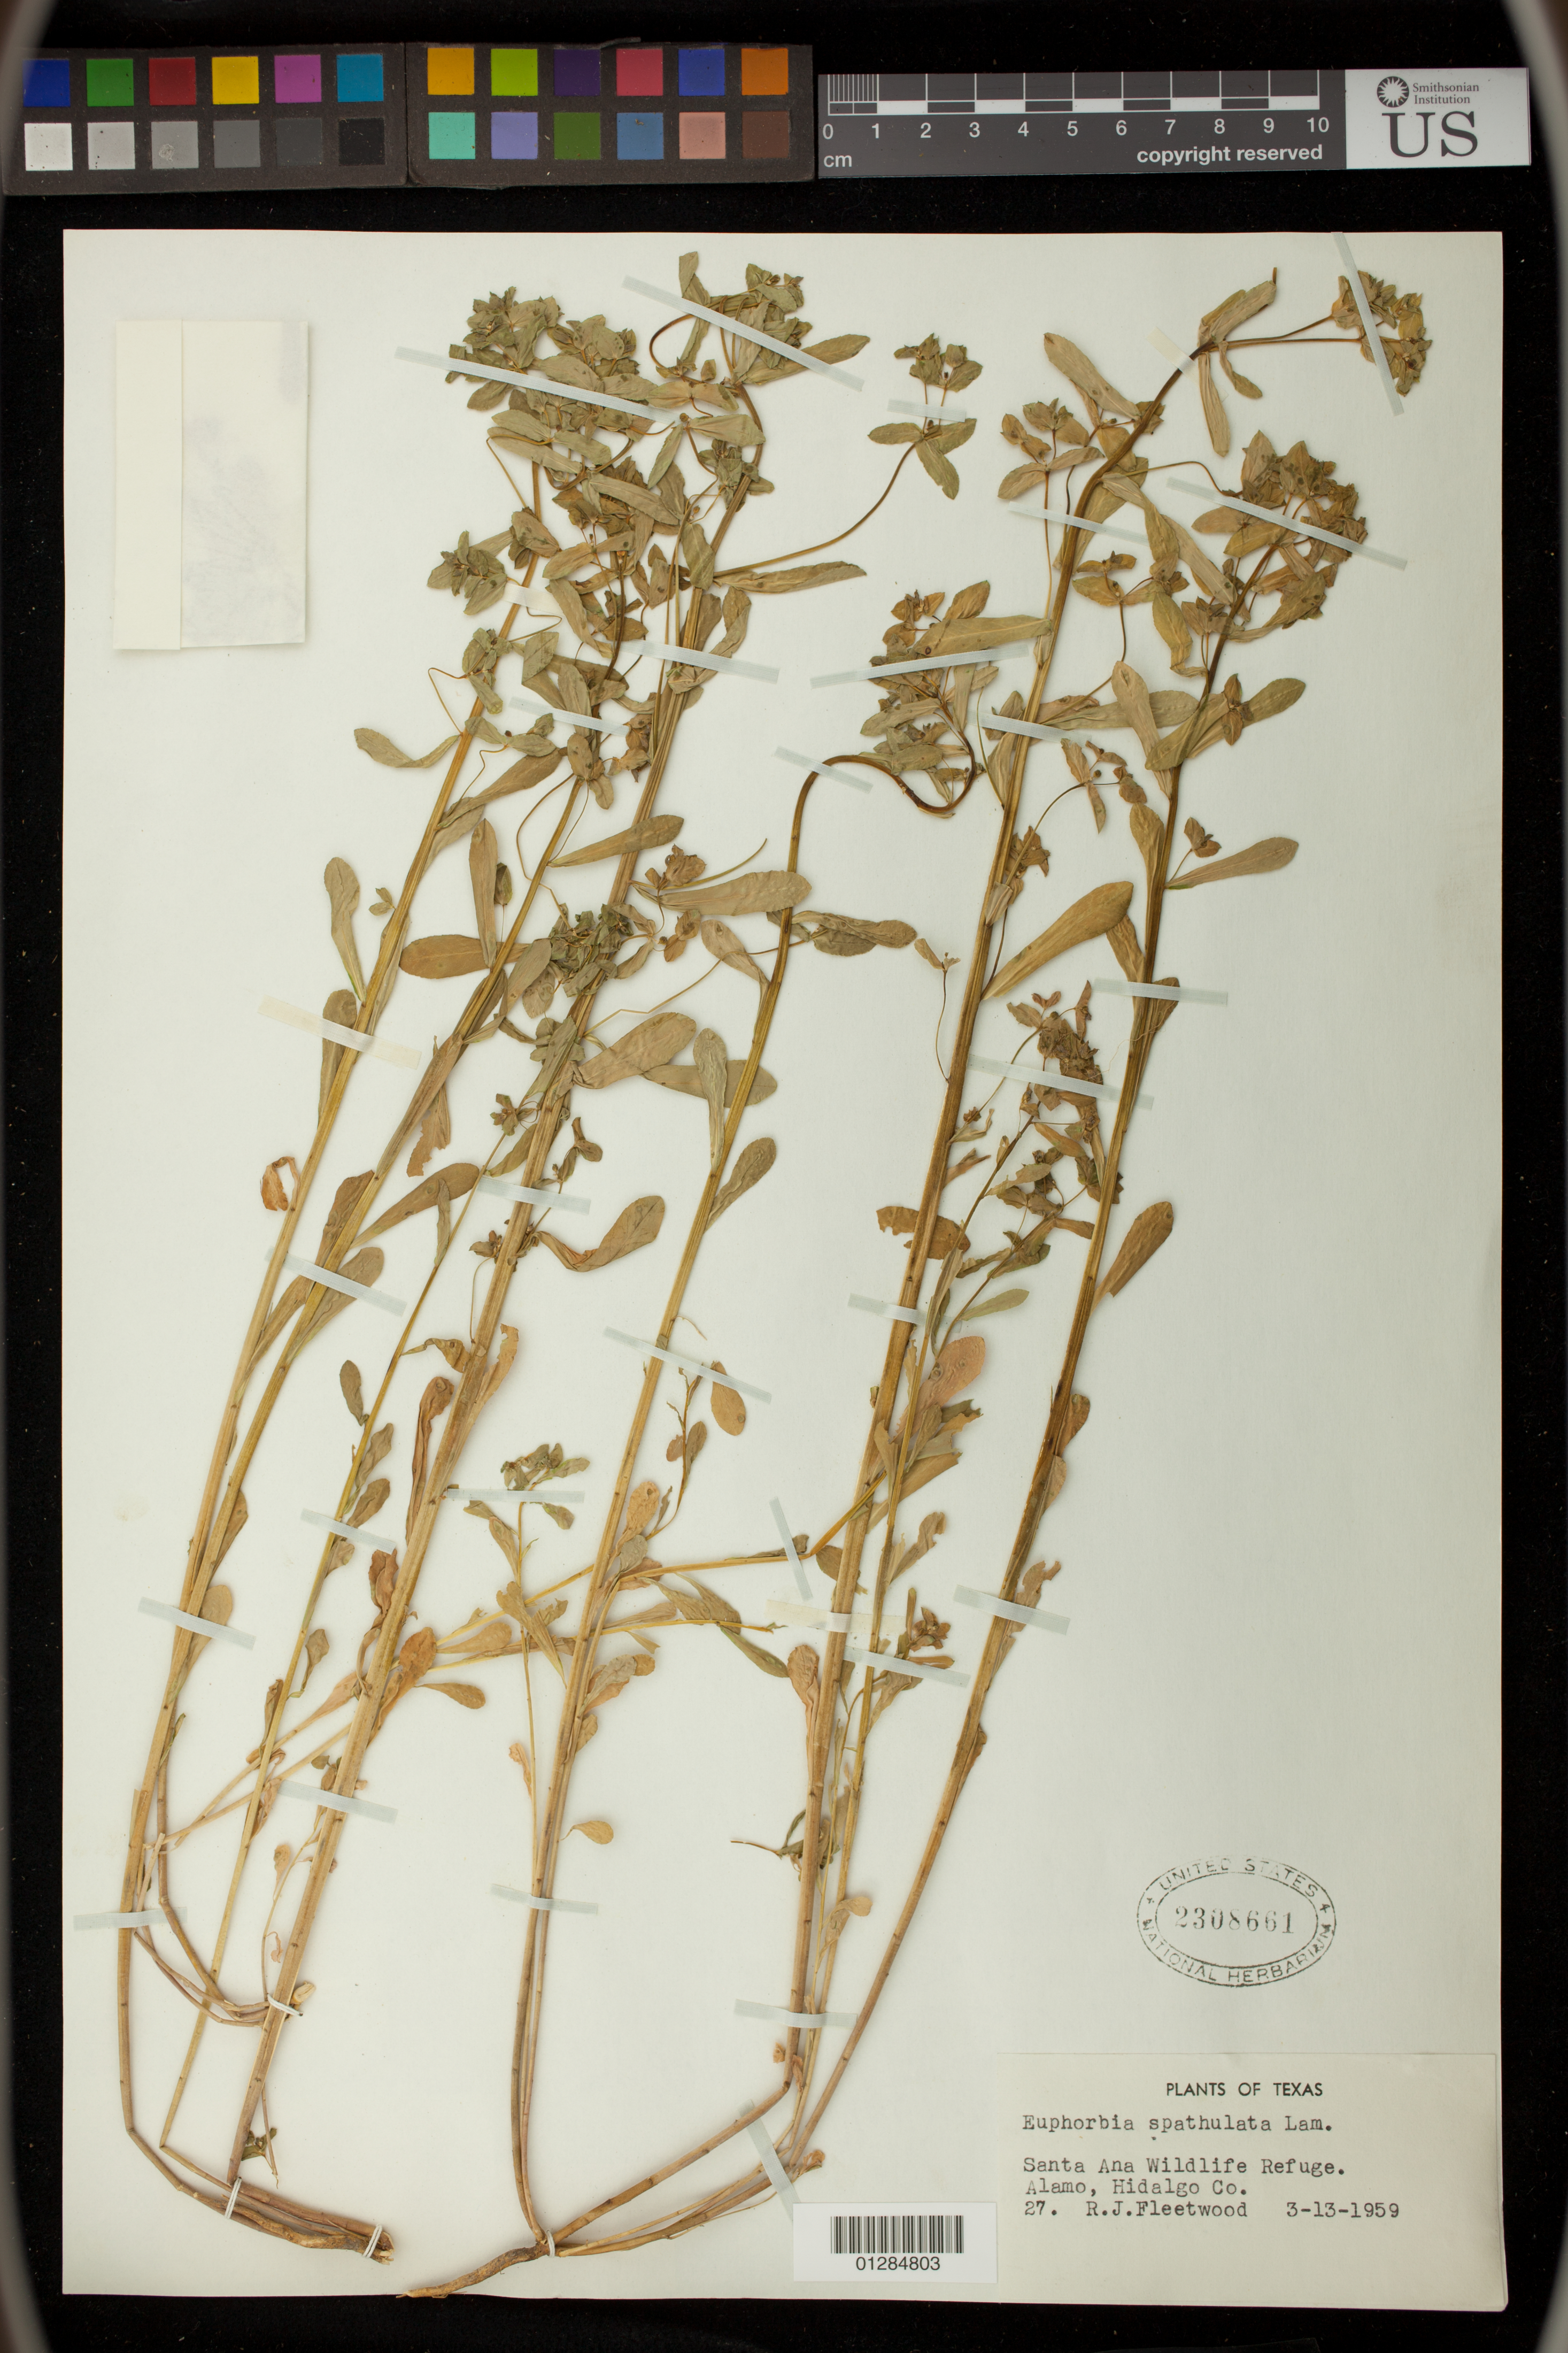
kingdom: Plantae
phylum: Tracheophyta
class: Magnoliopsida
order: Malpighiales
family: Euphorbiaceae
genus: Euphorbia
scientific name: Euphorbia spathulata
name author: Lam.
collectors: R. J. Fleetwood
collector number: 27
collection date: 1959-03-13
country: United States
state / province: Texas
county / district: Hidalgo County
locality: Santa Ana Wildlife Refuge. Alamo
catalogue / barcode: US 2308661